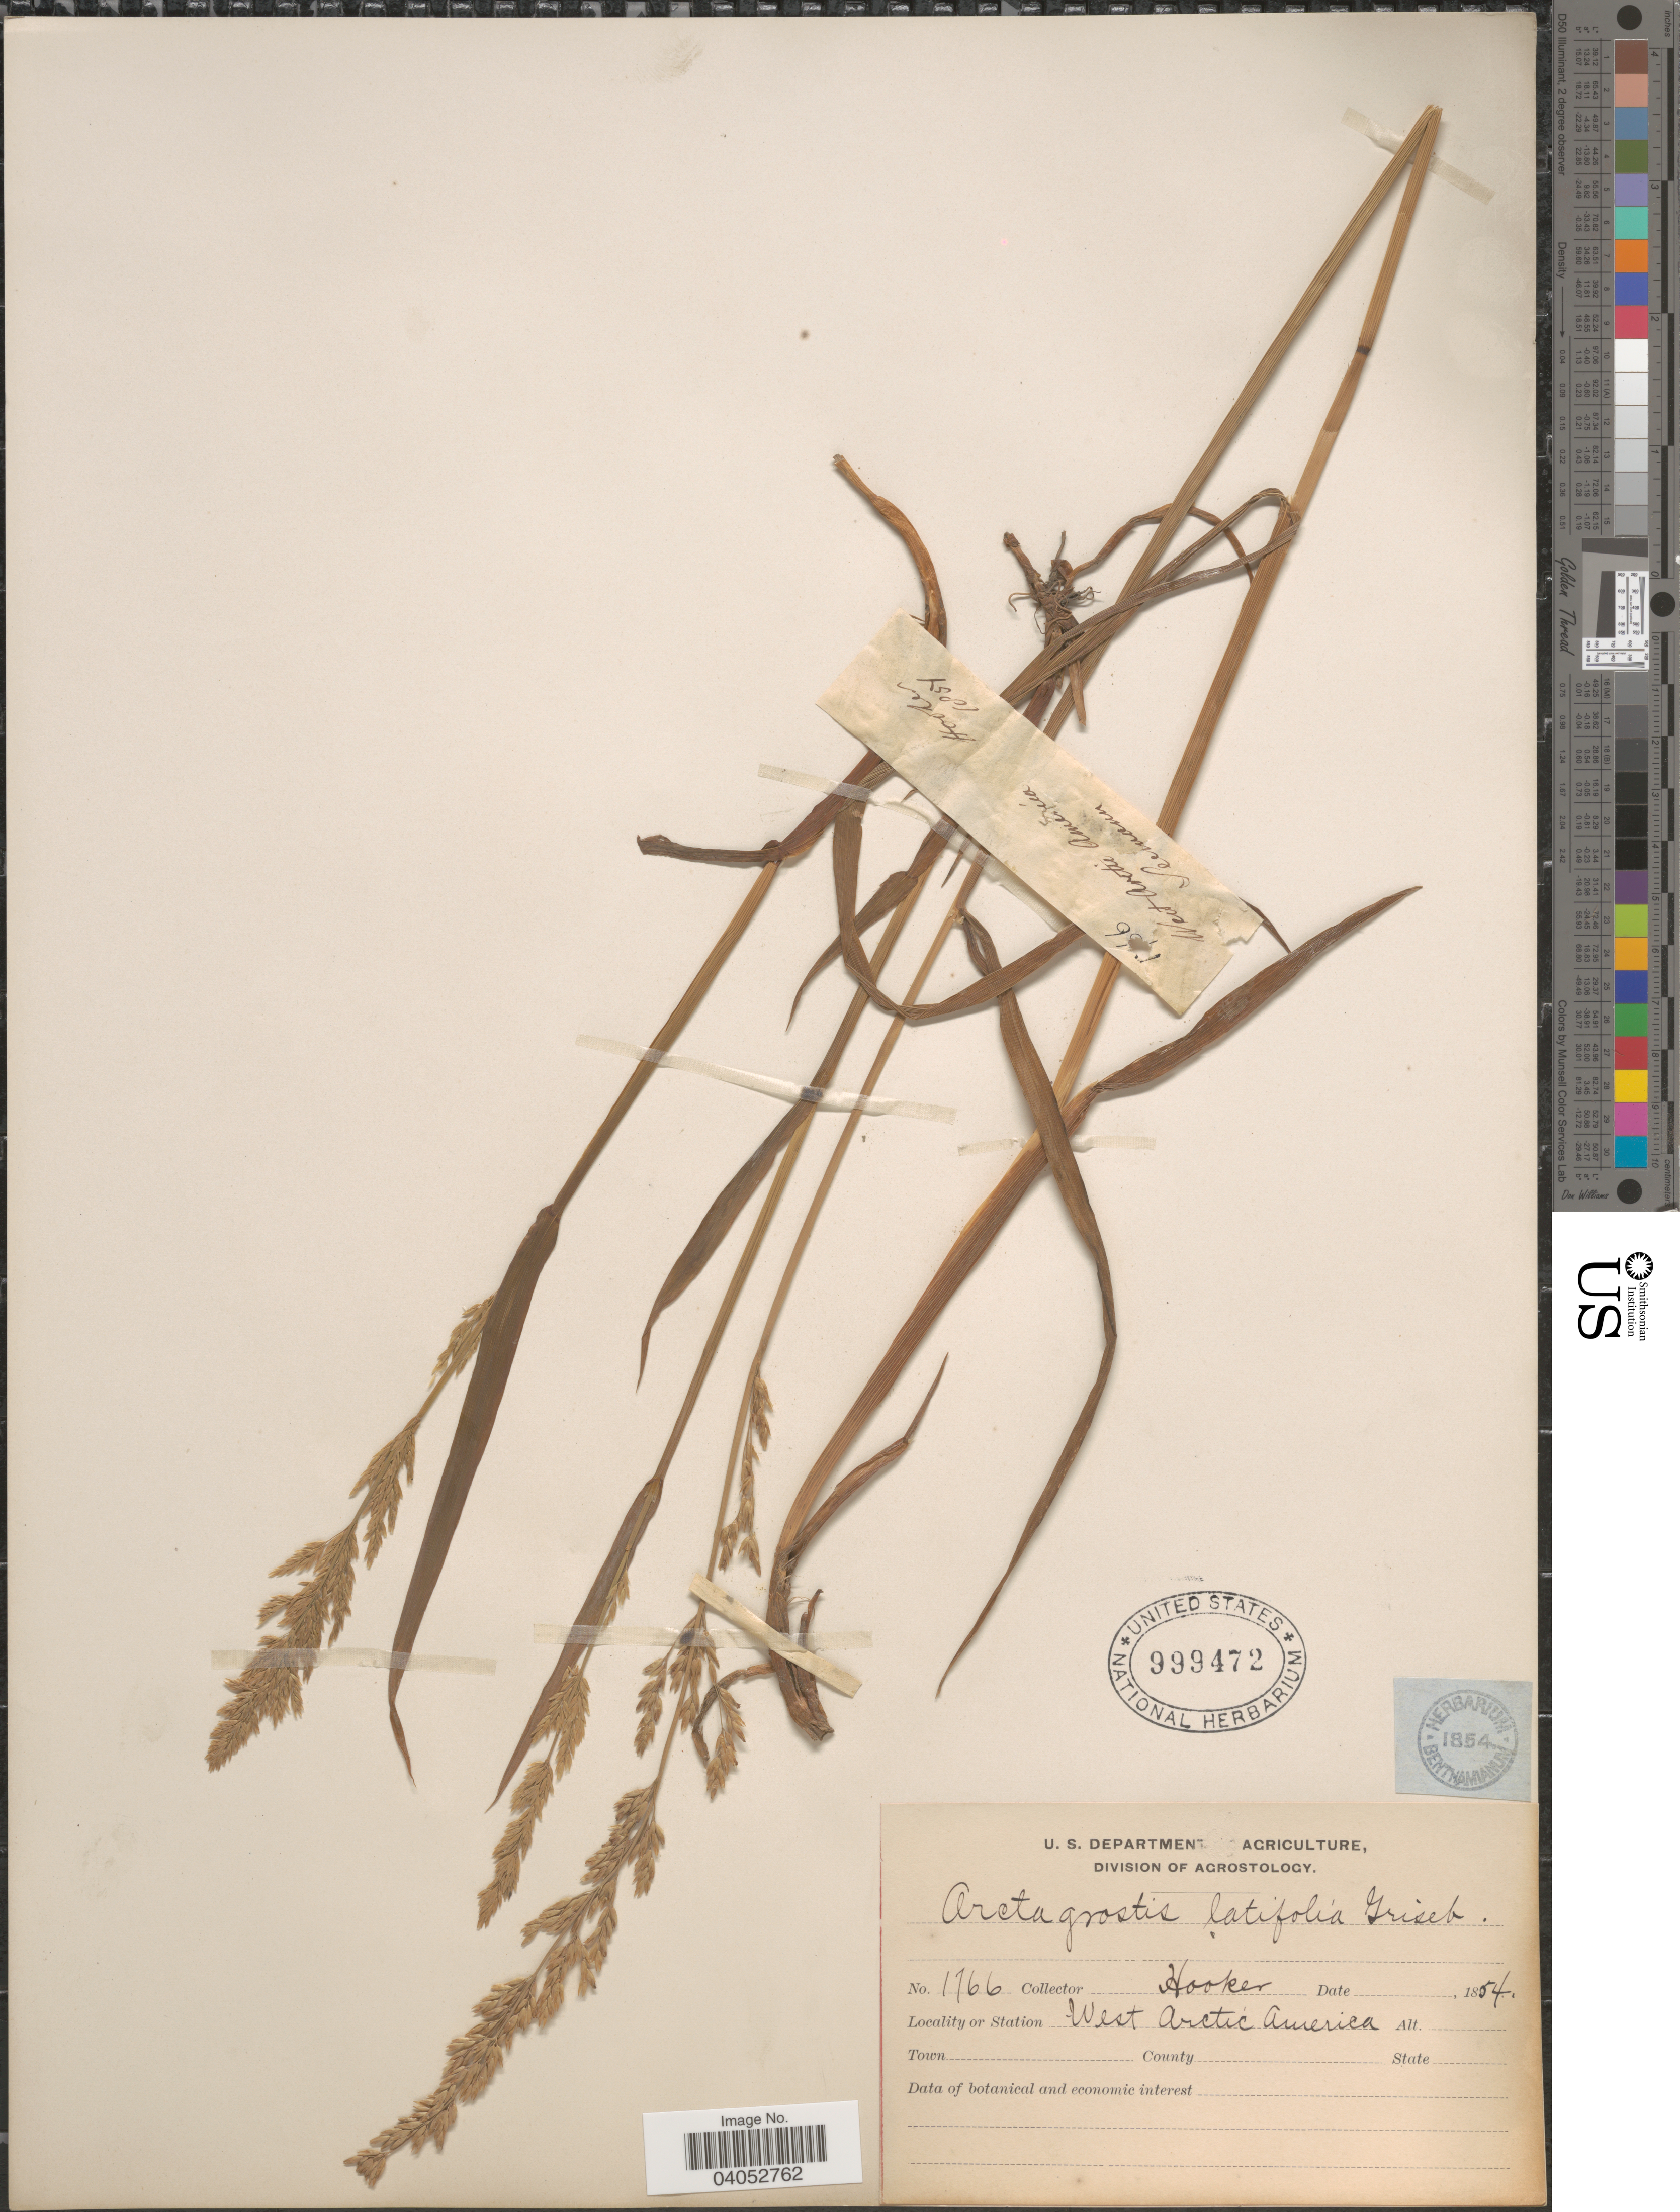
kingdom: Plantae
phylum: Tracheophyta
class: Liliopsida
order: Poales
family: Poaceae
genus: Arctagrostis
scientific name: Arctagrostis latifolia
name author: (R. Br.) Griseb.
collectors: -. Hooker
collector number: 1766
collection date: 1854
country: United States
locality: West Arctic America.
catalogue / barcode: US 999472